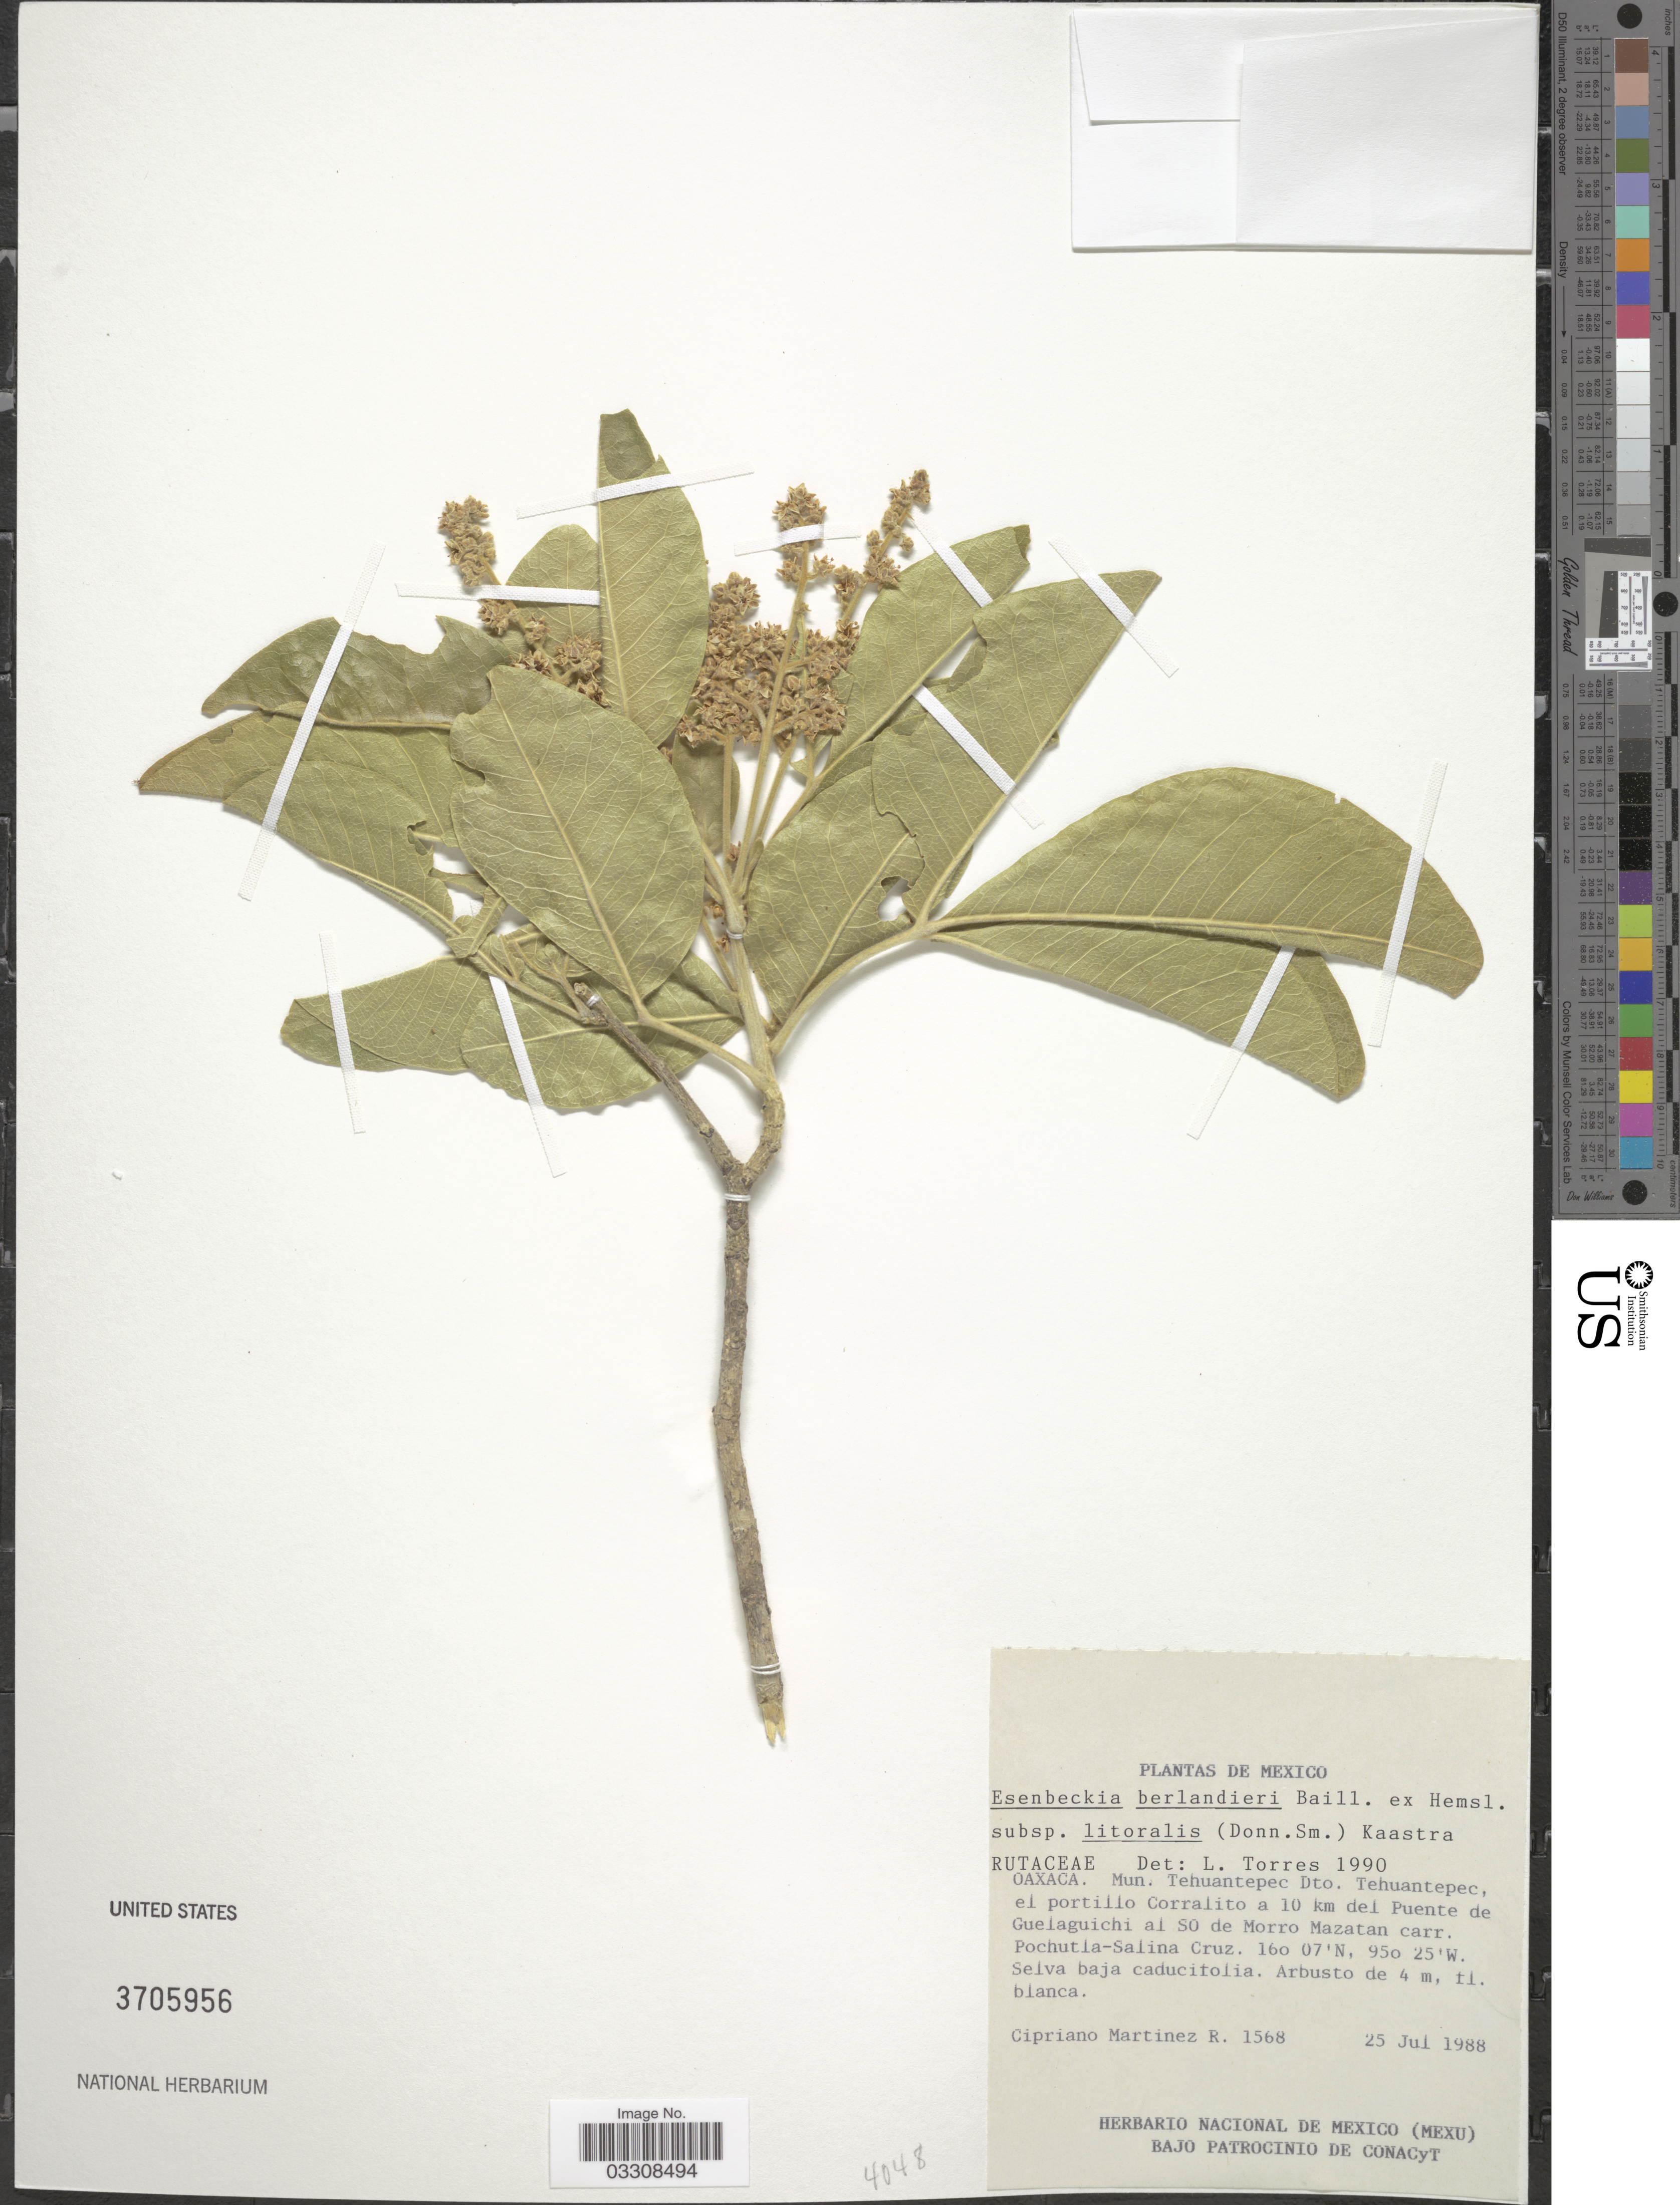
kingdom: Plantae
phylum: Tracheophyta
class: Magnoliopsida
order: Sapindales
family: Rutaceae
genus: Esenbeckia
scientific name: Esenbeckia berlandieri subsp. litoralis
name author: (Donn. Sm.) Kaastra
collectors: C. Martínez R.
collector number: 1568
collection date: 1988-07-25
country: Mexico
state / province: Oaxaca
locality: Mun. Tehuantepec Dto. Tehuantepec, el portillo Corralito a 10 km del Puente de Guelaguichi al SO de Morro Mazatan carr. Pochutla-Salina Cruz.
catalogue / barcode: US 3705956